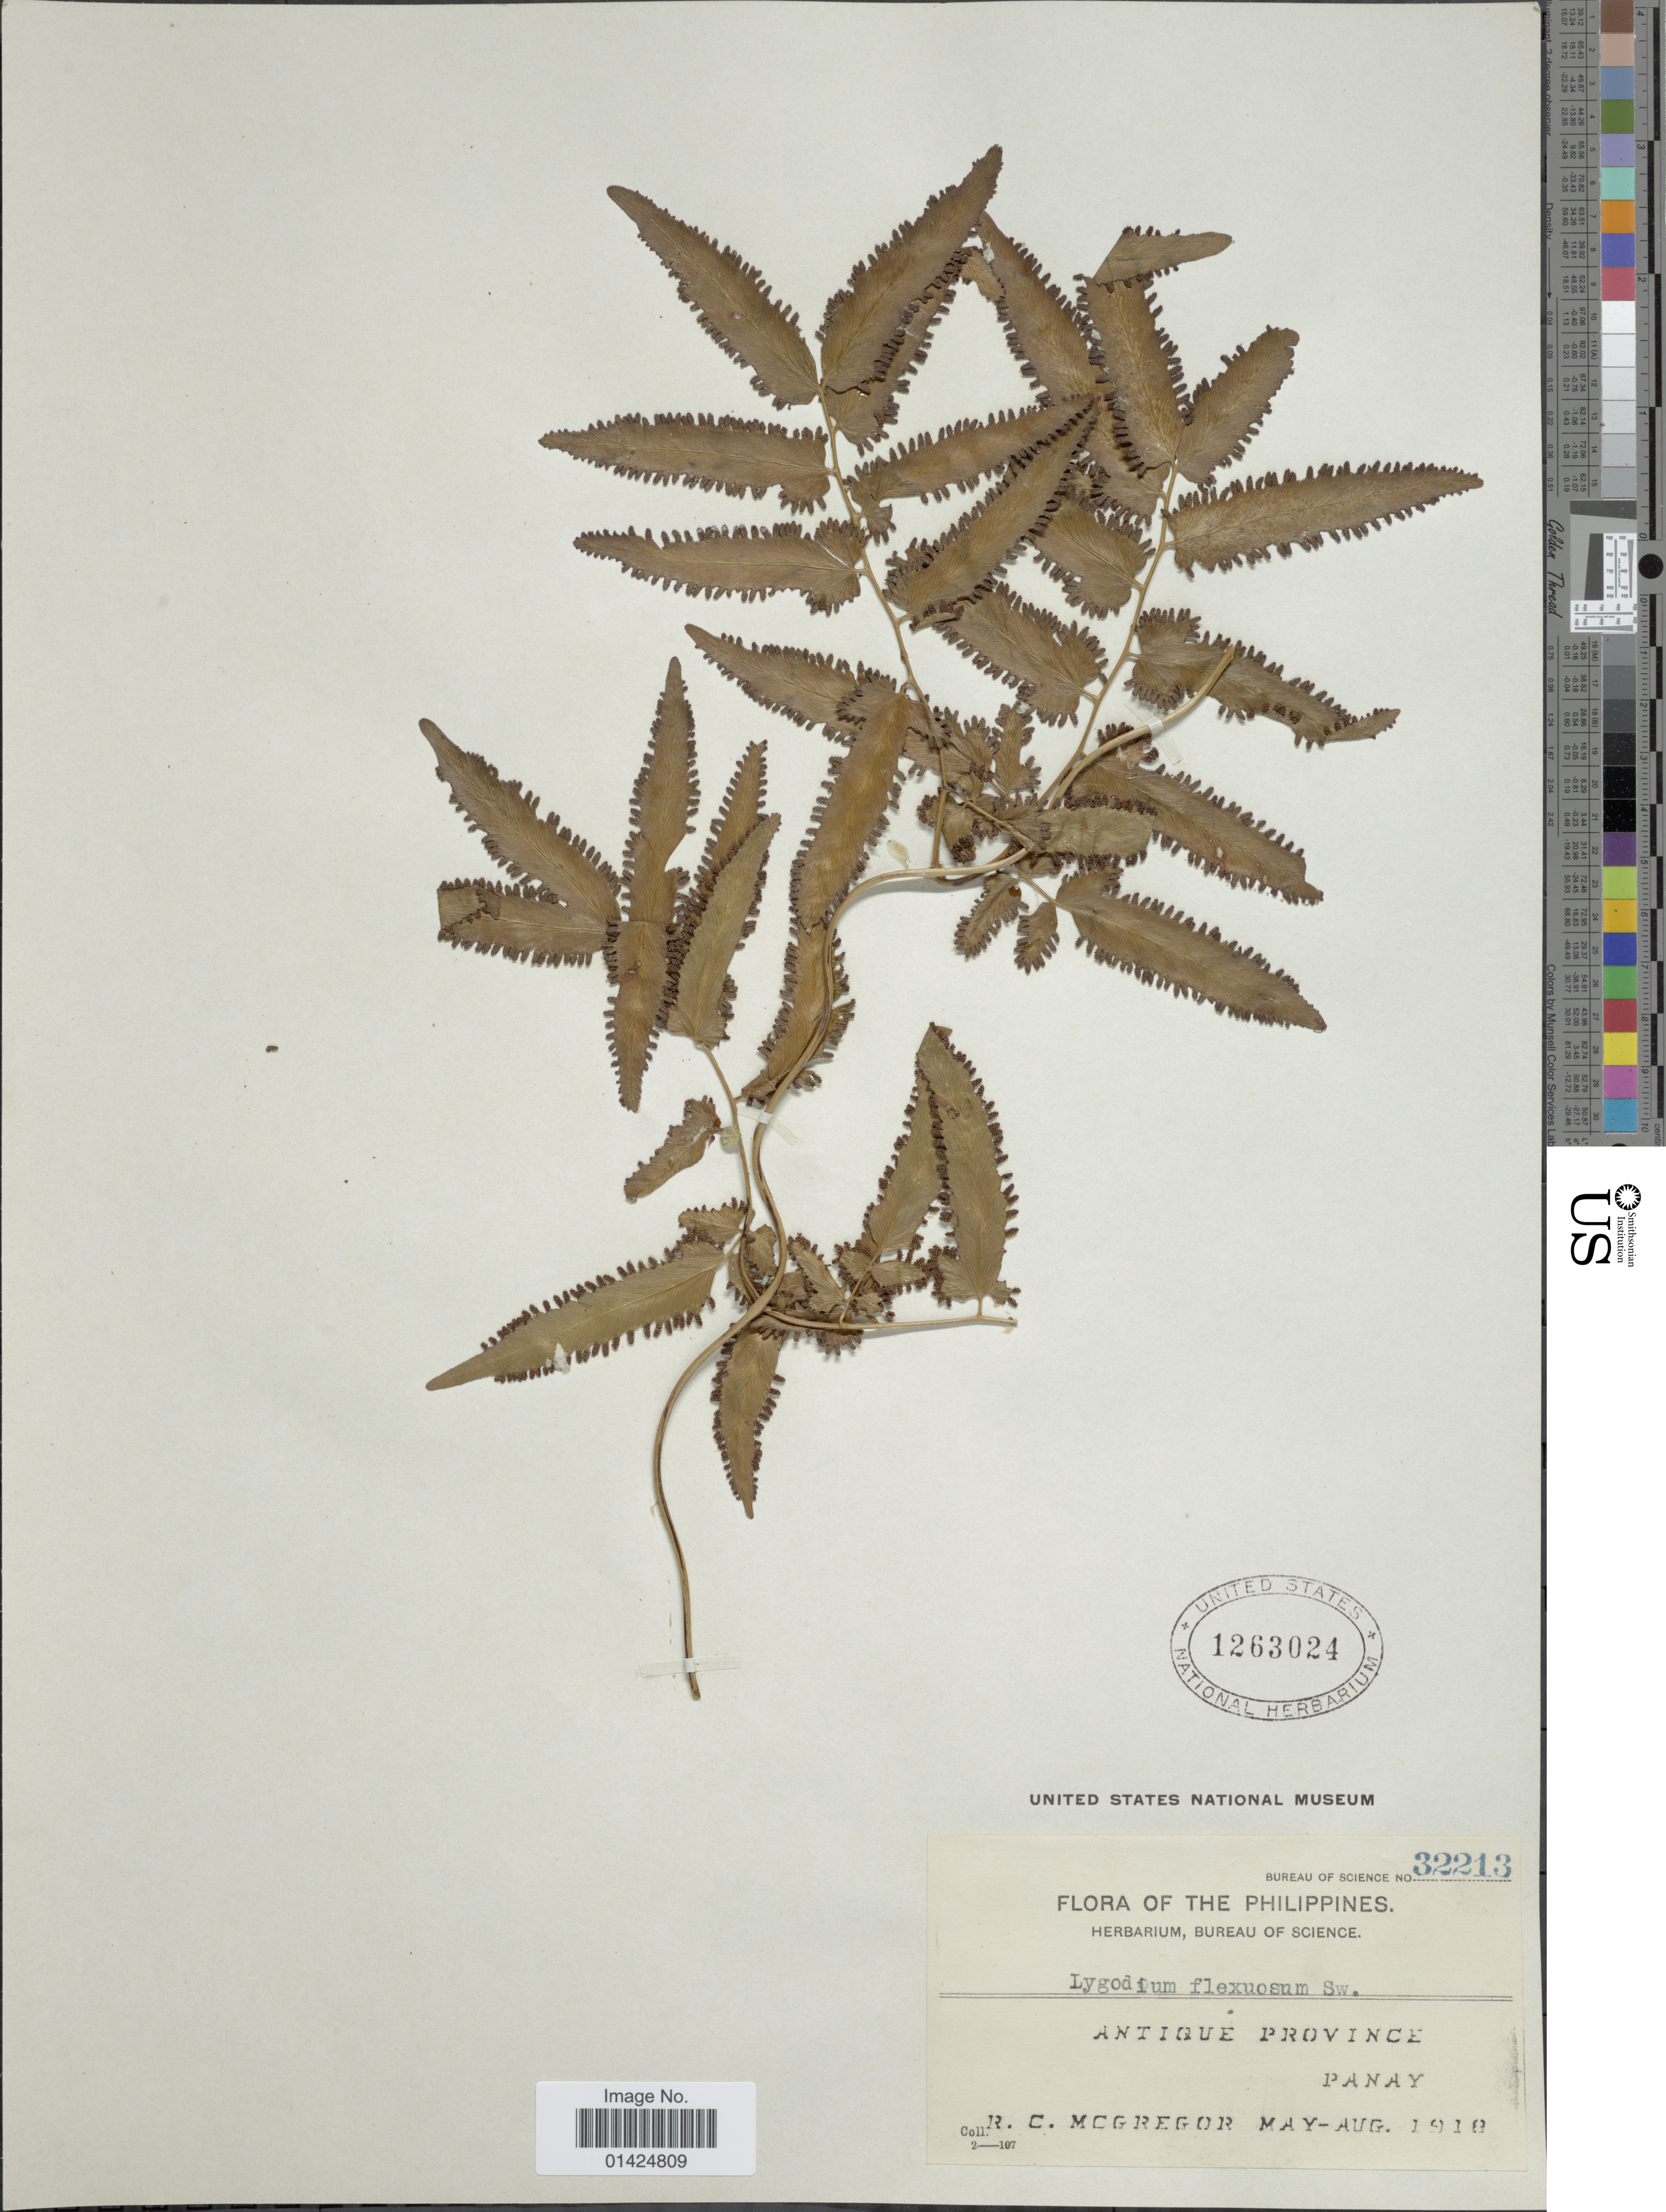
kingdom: Plantae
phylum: Tracheophyta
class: Polypodiopsida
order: Schizaeales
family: Lygodiaceae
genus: Lygodium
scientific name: Lygodium flexuosum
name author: Sw.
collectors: R. C. McGregor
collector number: Bureau of Science 32213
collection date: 1918-05/1918-08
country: Philippines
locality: Antique Province. Panay.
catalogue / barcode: US 1263024